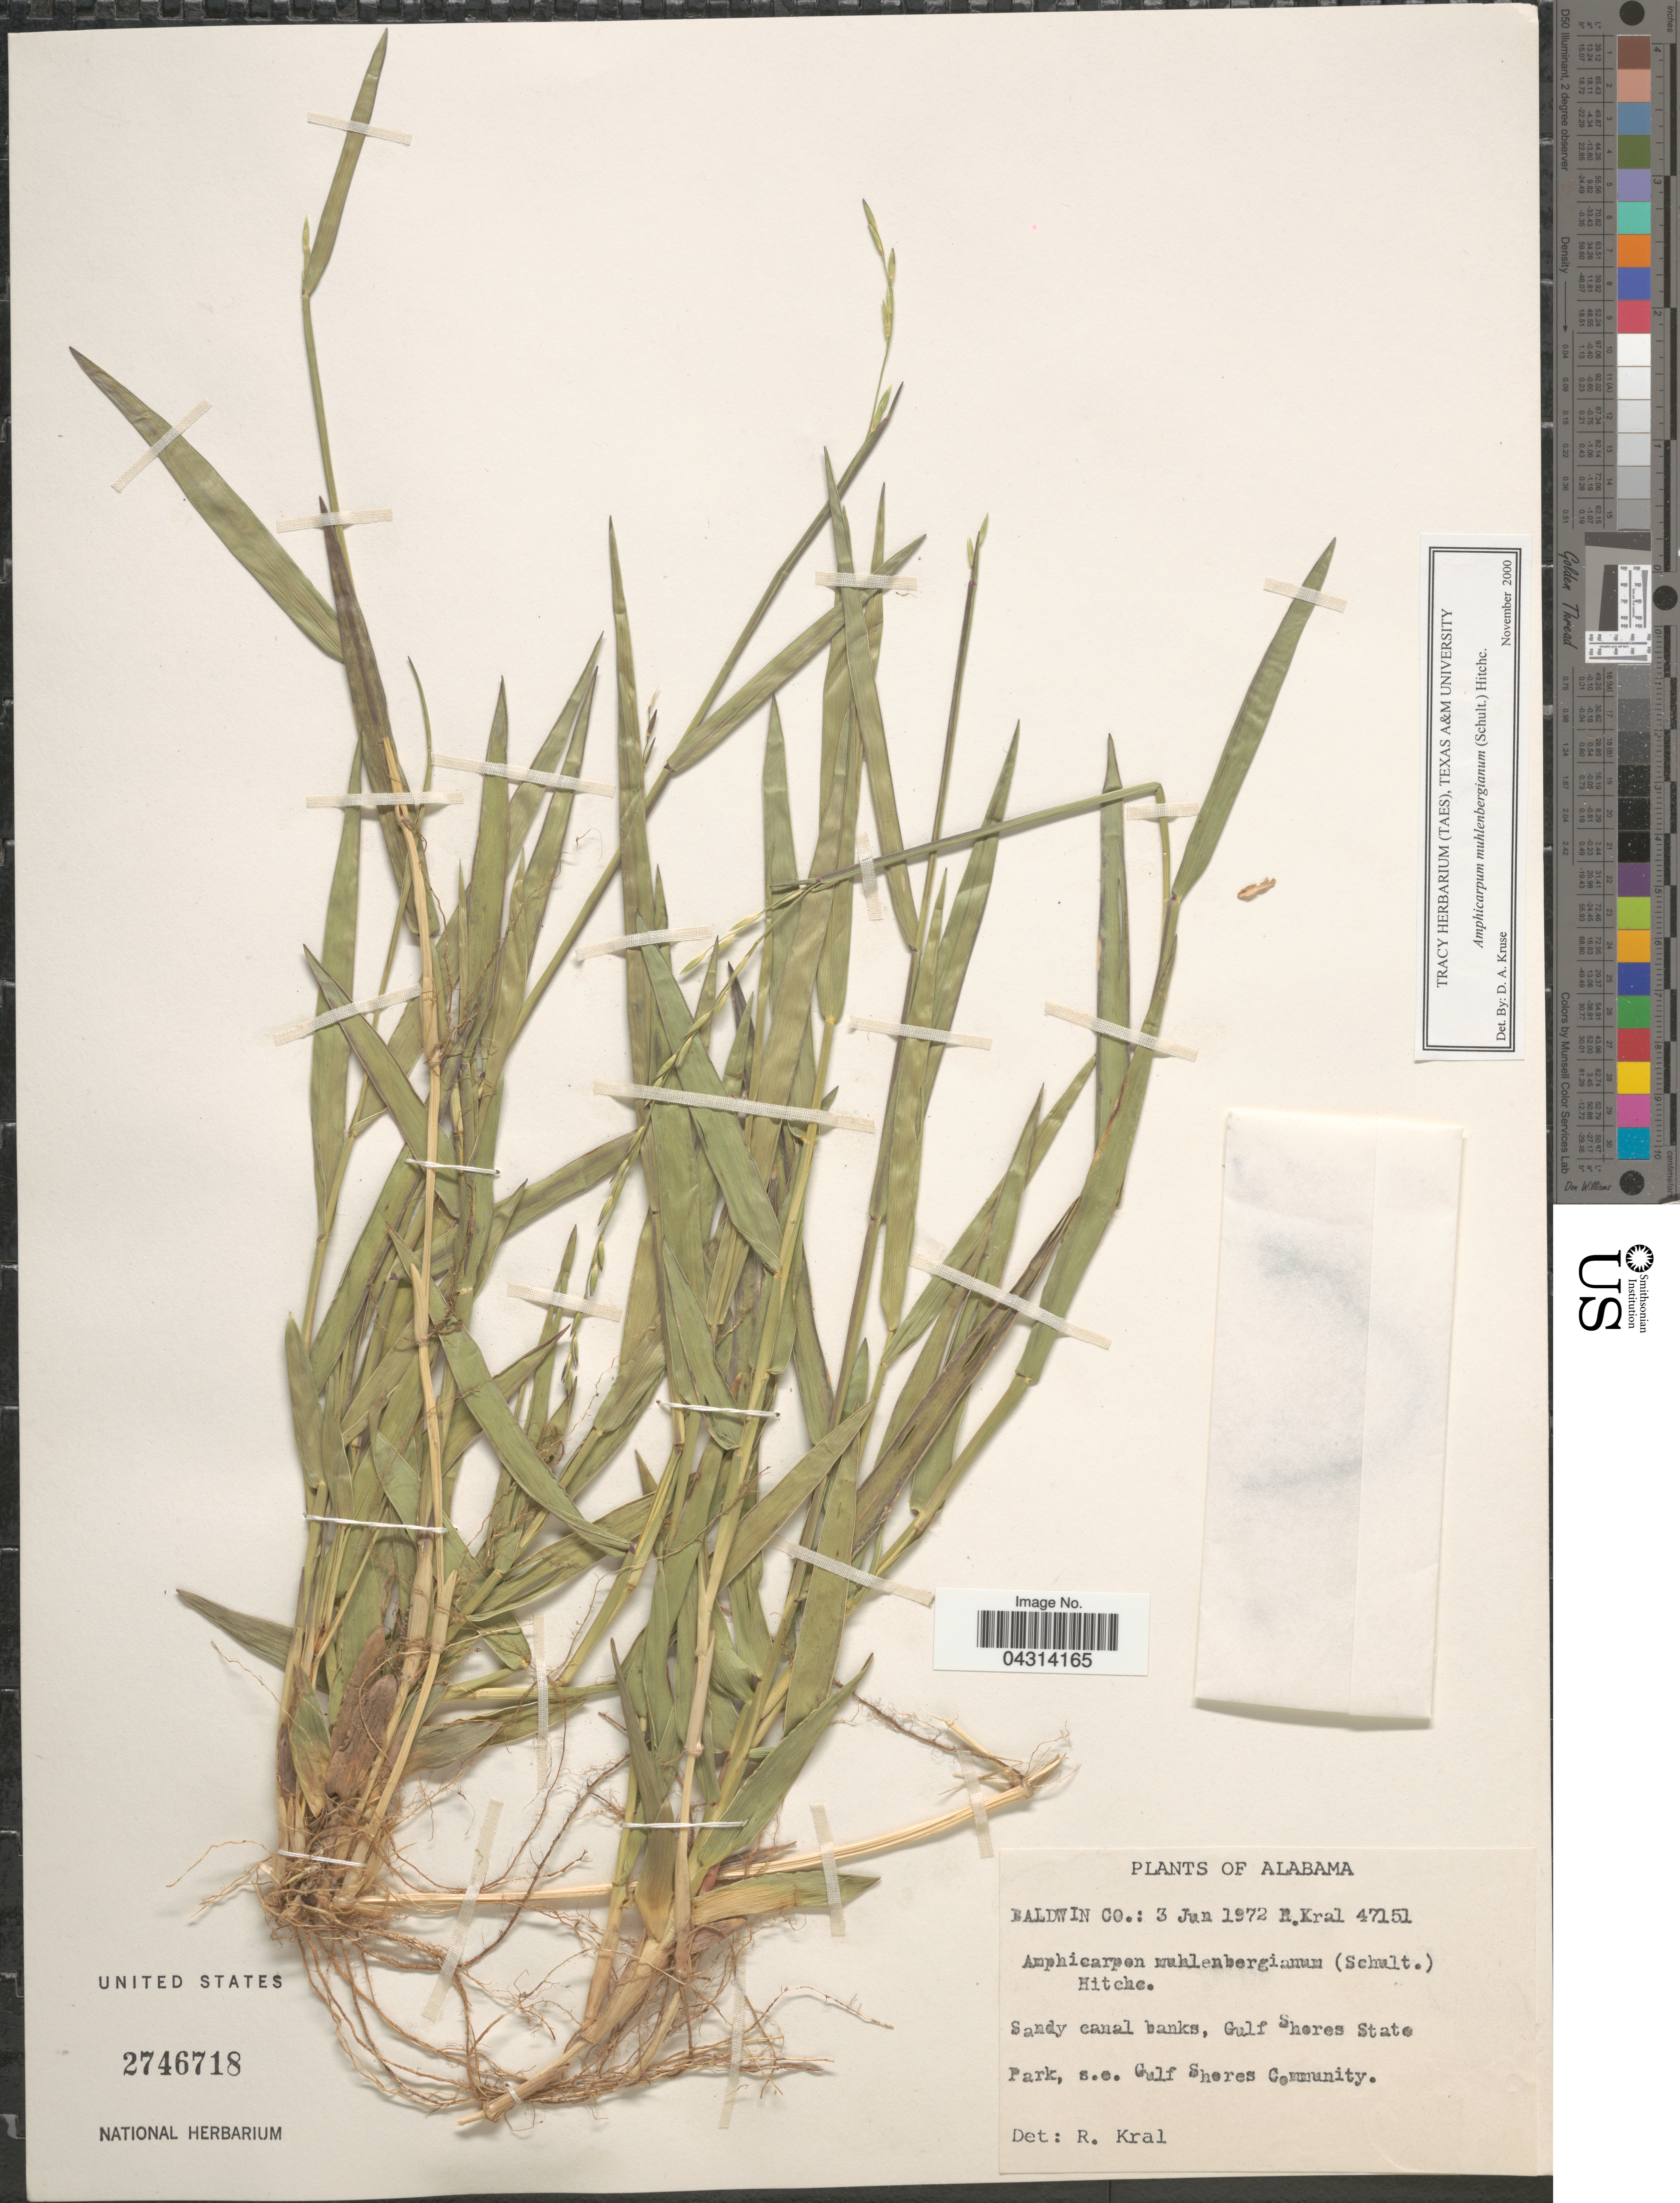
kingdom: Plantae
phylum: Tracheophyta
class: Liliopsida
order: Poales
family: Poaceae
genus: Amphicarpum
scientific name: Amphicarpum muhlenbergianum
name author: (Schult.) Hitchc.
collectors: R. Kral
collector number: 47151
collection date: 1972-06-03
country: United States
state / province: Alabama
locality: Baldwin Co.: Sandy canal banks, Gulf Shores State Park, s.e. Gulf Shores Community.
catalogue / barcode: US 2746718